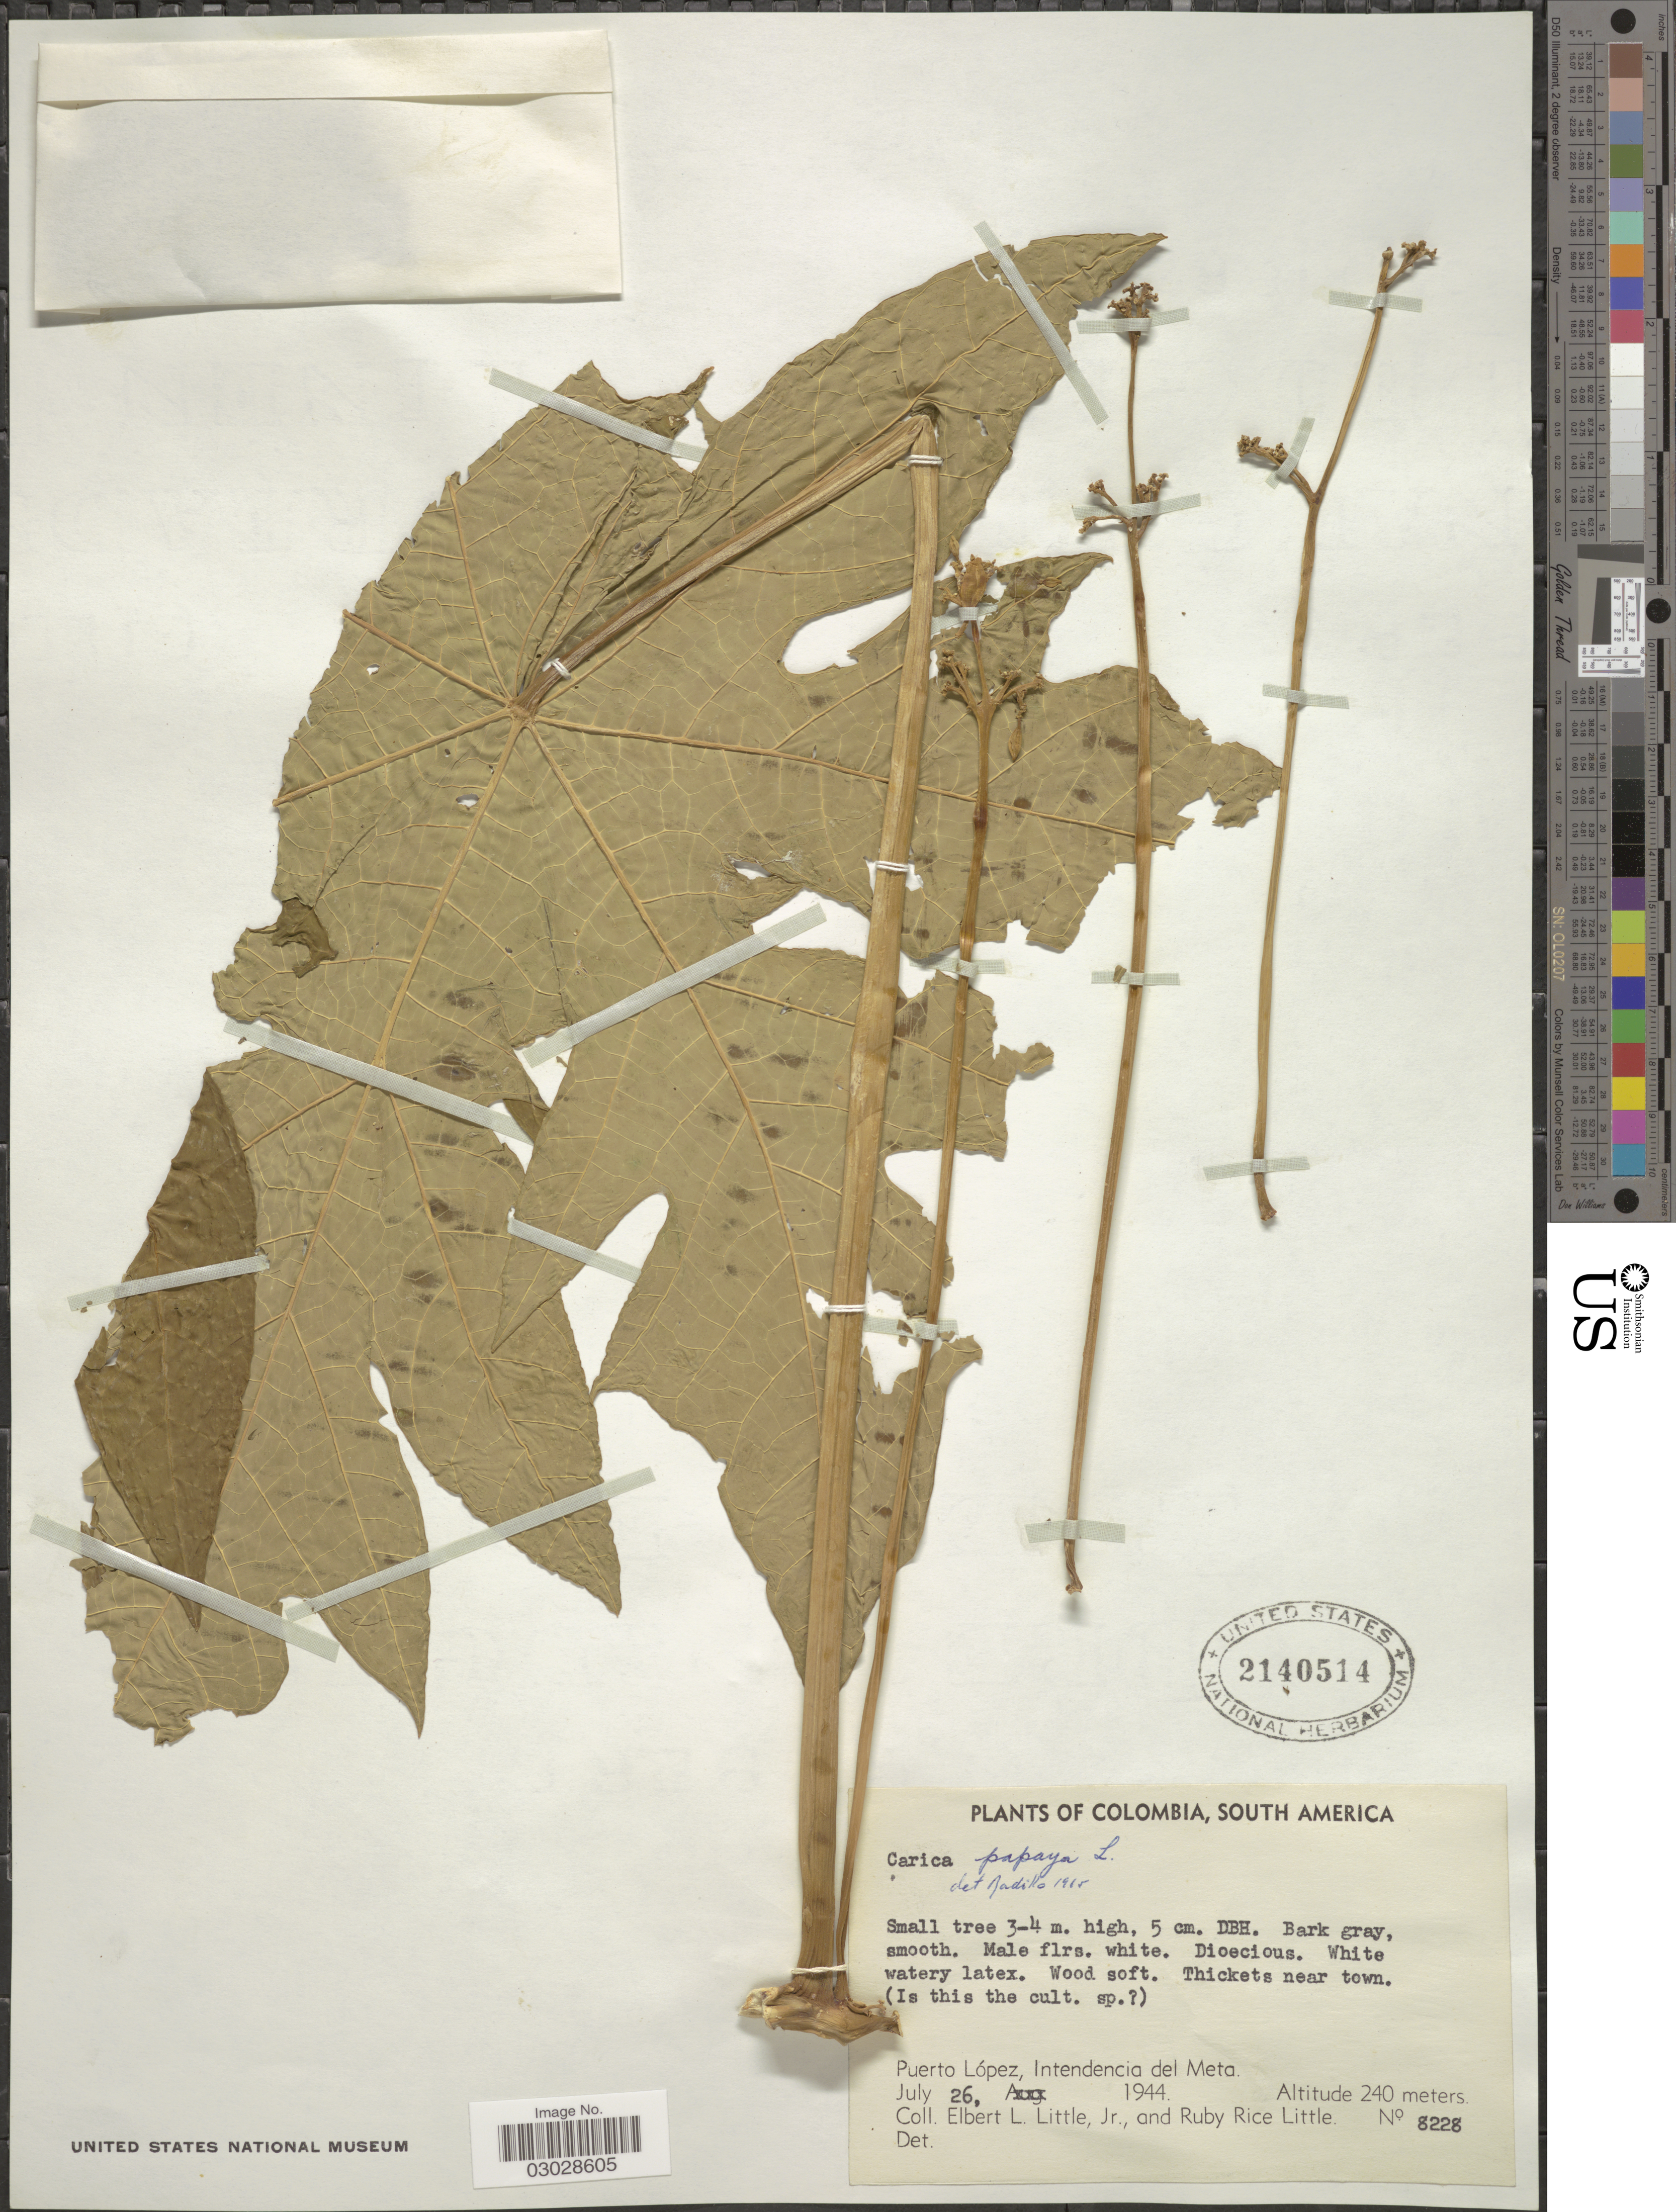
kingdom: Plantae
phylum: Tracheophyta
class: Magnoliopsida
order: Brassicales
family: Caricaceae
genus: Carica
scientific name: Carica papaya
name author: L.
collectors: E. L. Little & R. R. Little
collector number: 8228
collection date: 1944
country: Colombia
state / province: Meta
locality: Thickets near town. Puerto López, Intendencia del Meta.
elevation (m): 240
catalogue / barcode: US 2140514